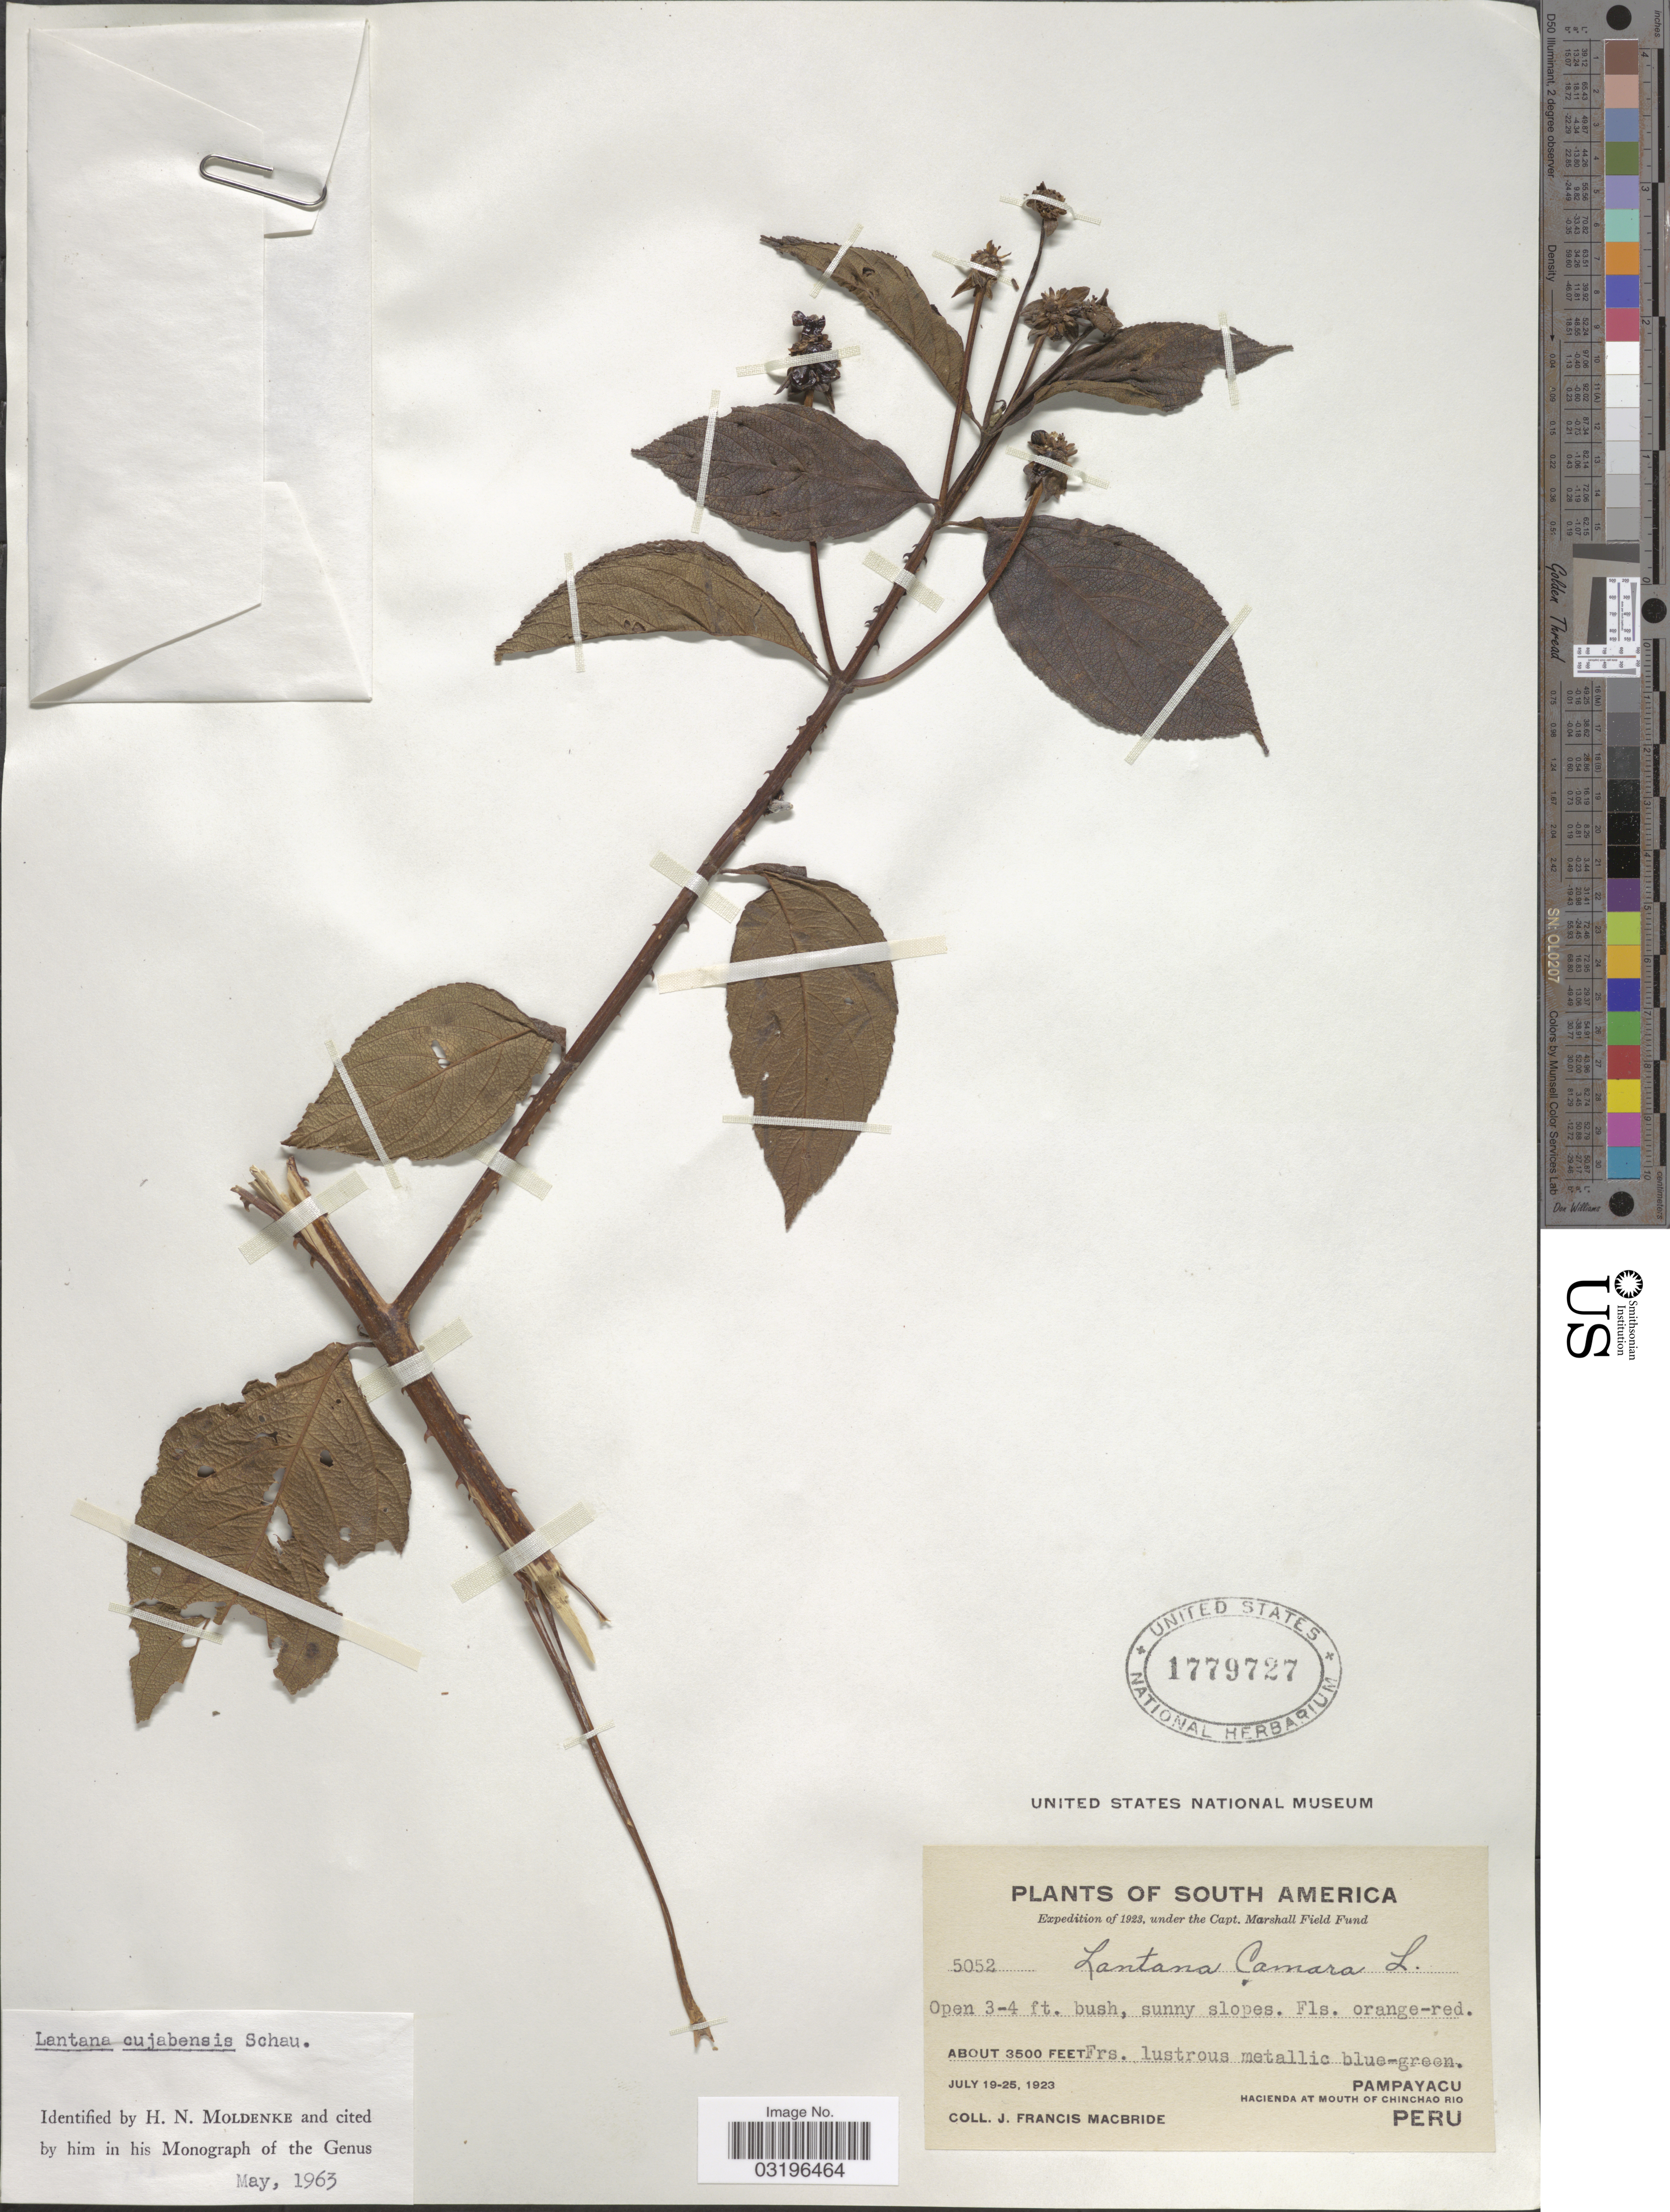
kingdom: Plantae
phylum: Tracheophyta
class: Magnoliopsida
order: Lamiales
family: Verbenaceae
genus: Lantana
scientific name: Lantana cujabensis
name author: Schau.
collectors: J. F. Macbride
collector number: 5052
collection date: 1923-07-19/1923-07-25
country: Peru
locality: Pampayacu, Hacienda at mouth of Chinchao Rio.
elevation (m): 1067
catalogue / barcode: US 1779727